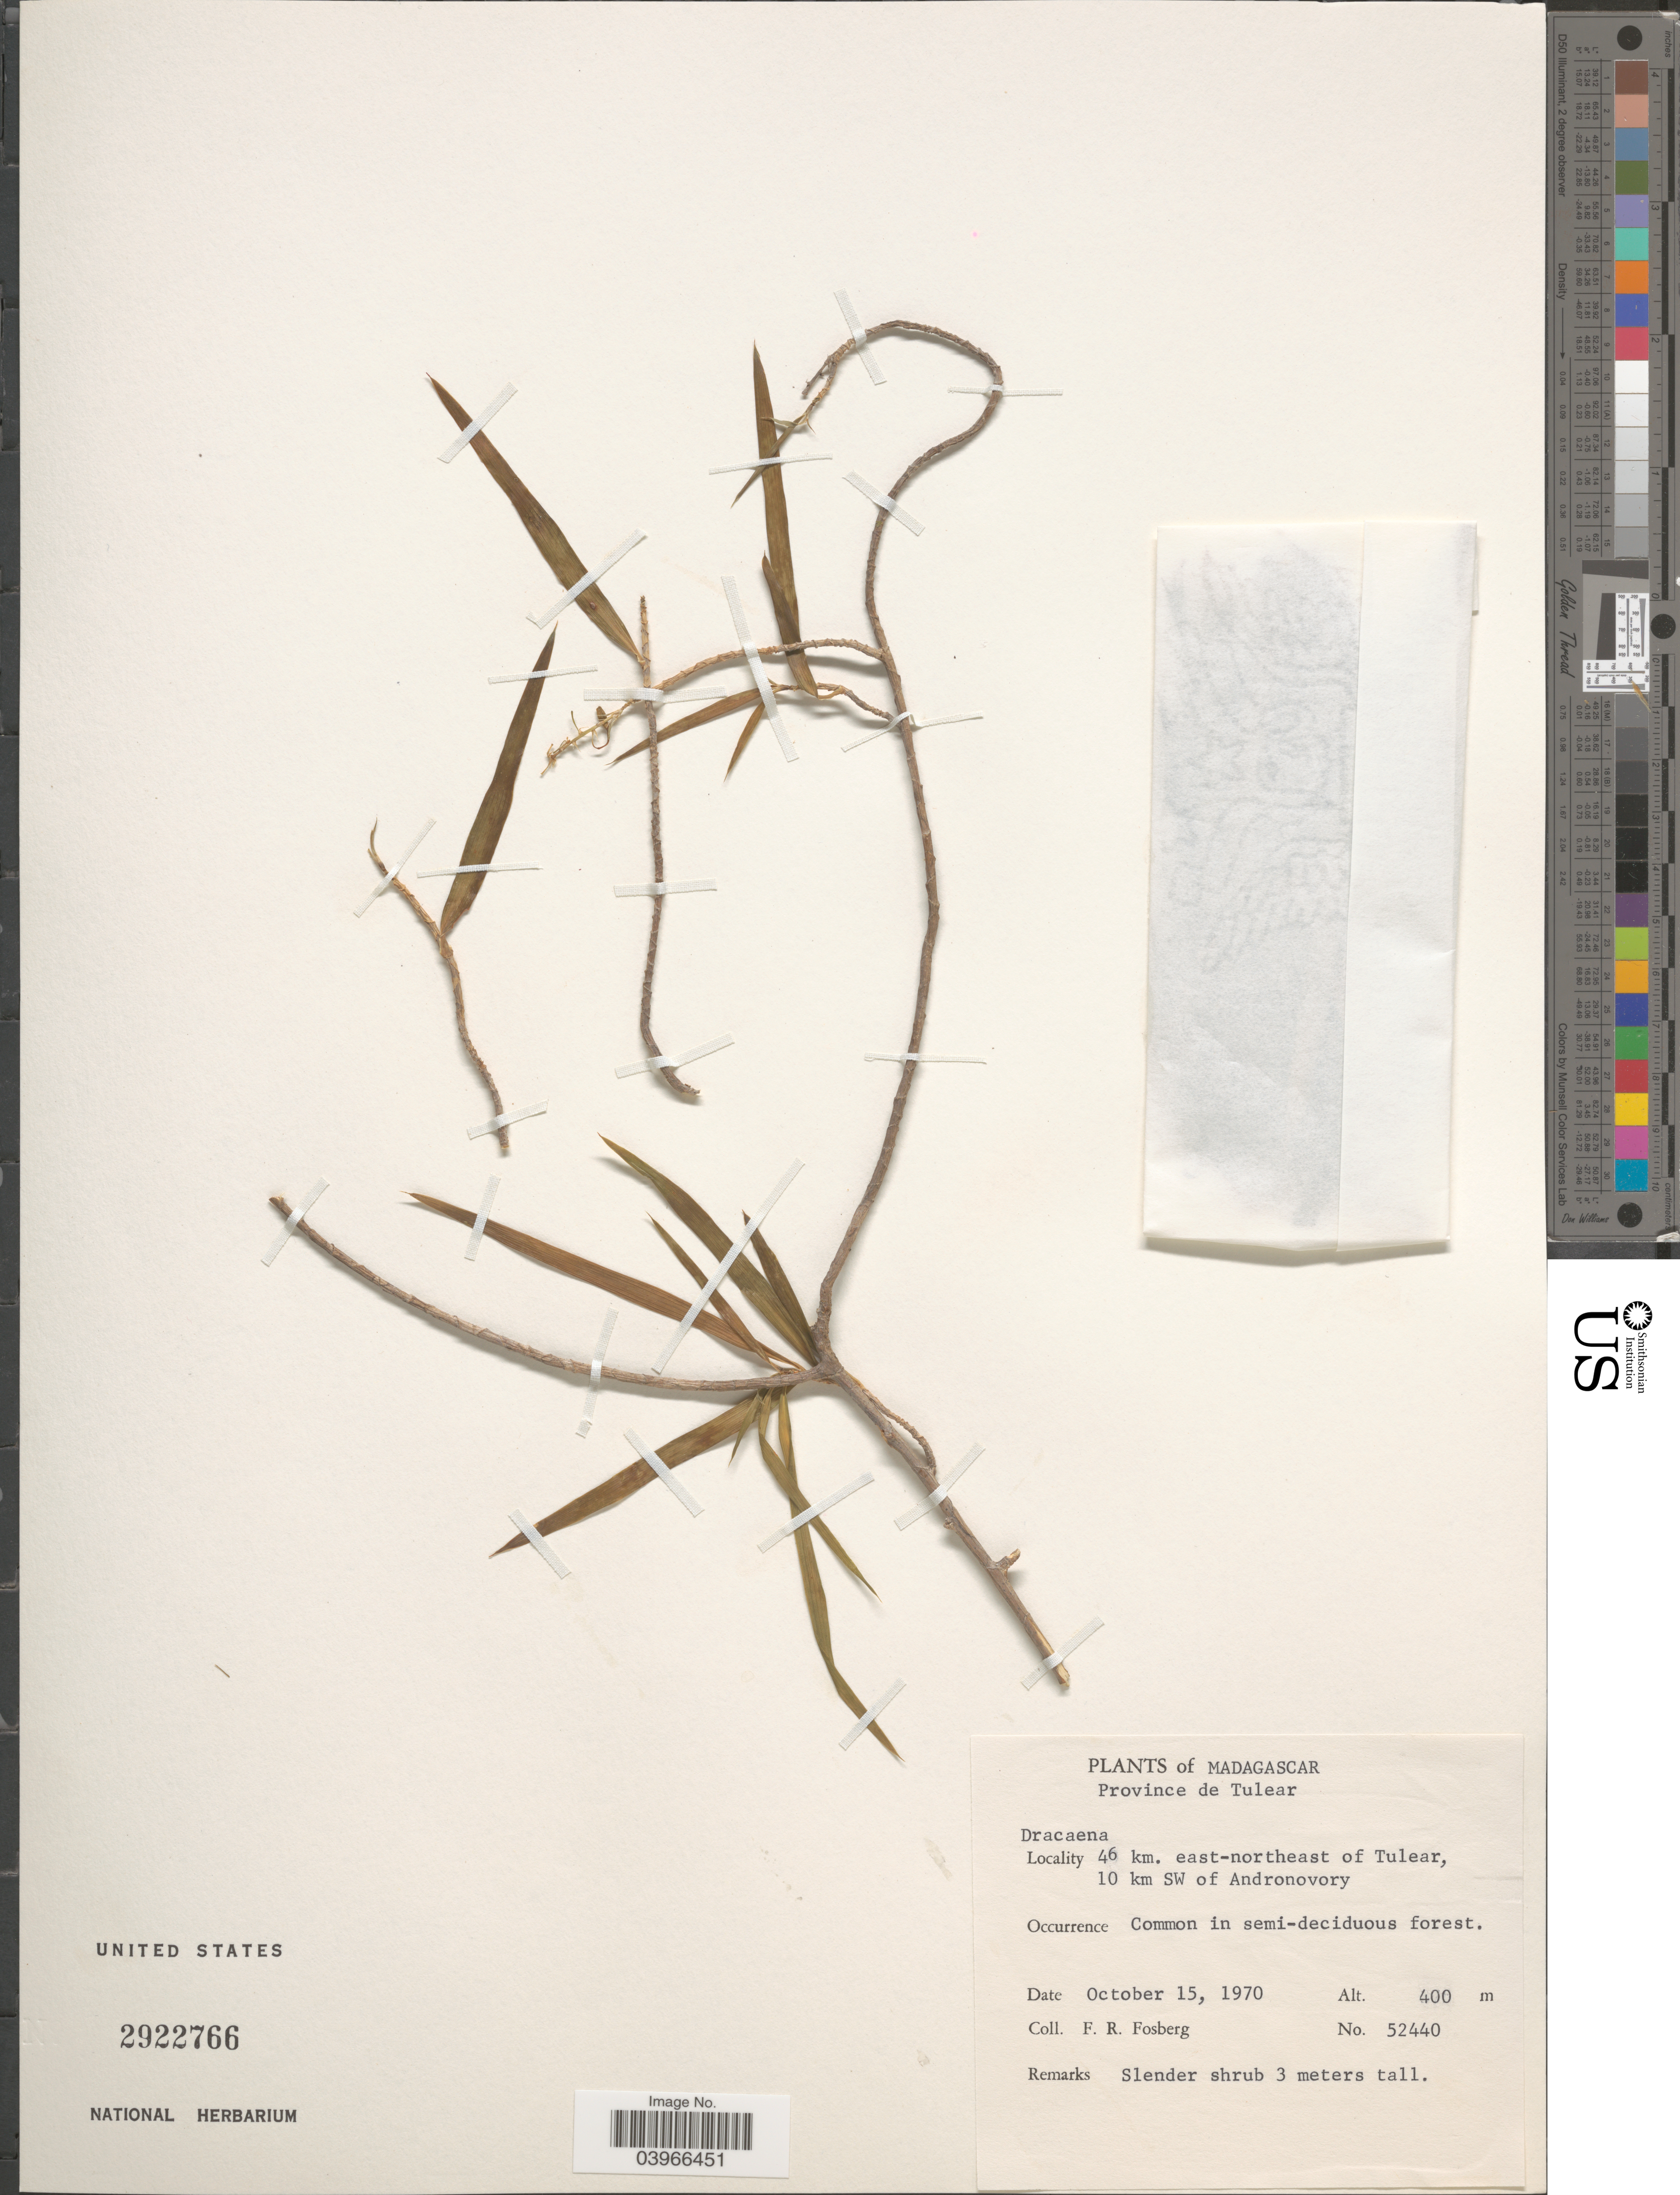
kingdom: Plantae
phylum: Tracheophyta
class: Liliopsida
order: Asparagales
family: Asparagaceae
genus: Dracaena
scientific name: Dracaena sp.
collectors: F. R. Fosberg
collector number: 52440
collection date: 1970-10-15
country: Madagascar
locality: Province de Tulear. 46 km. east-northeast of Tulear, 10 km SW of Andronovory.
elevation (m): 400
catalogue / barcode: US 2922766